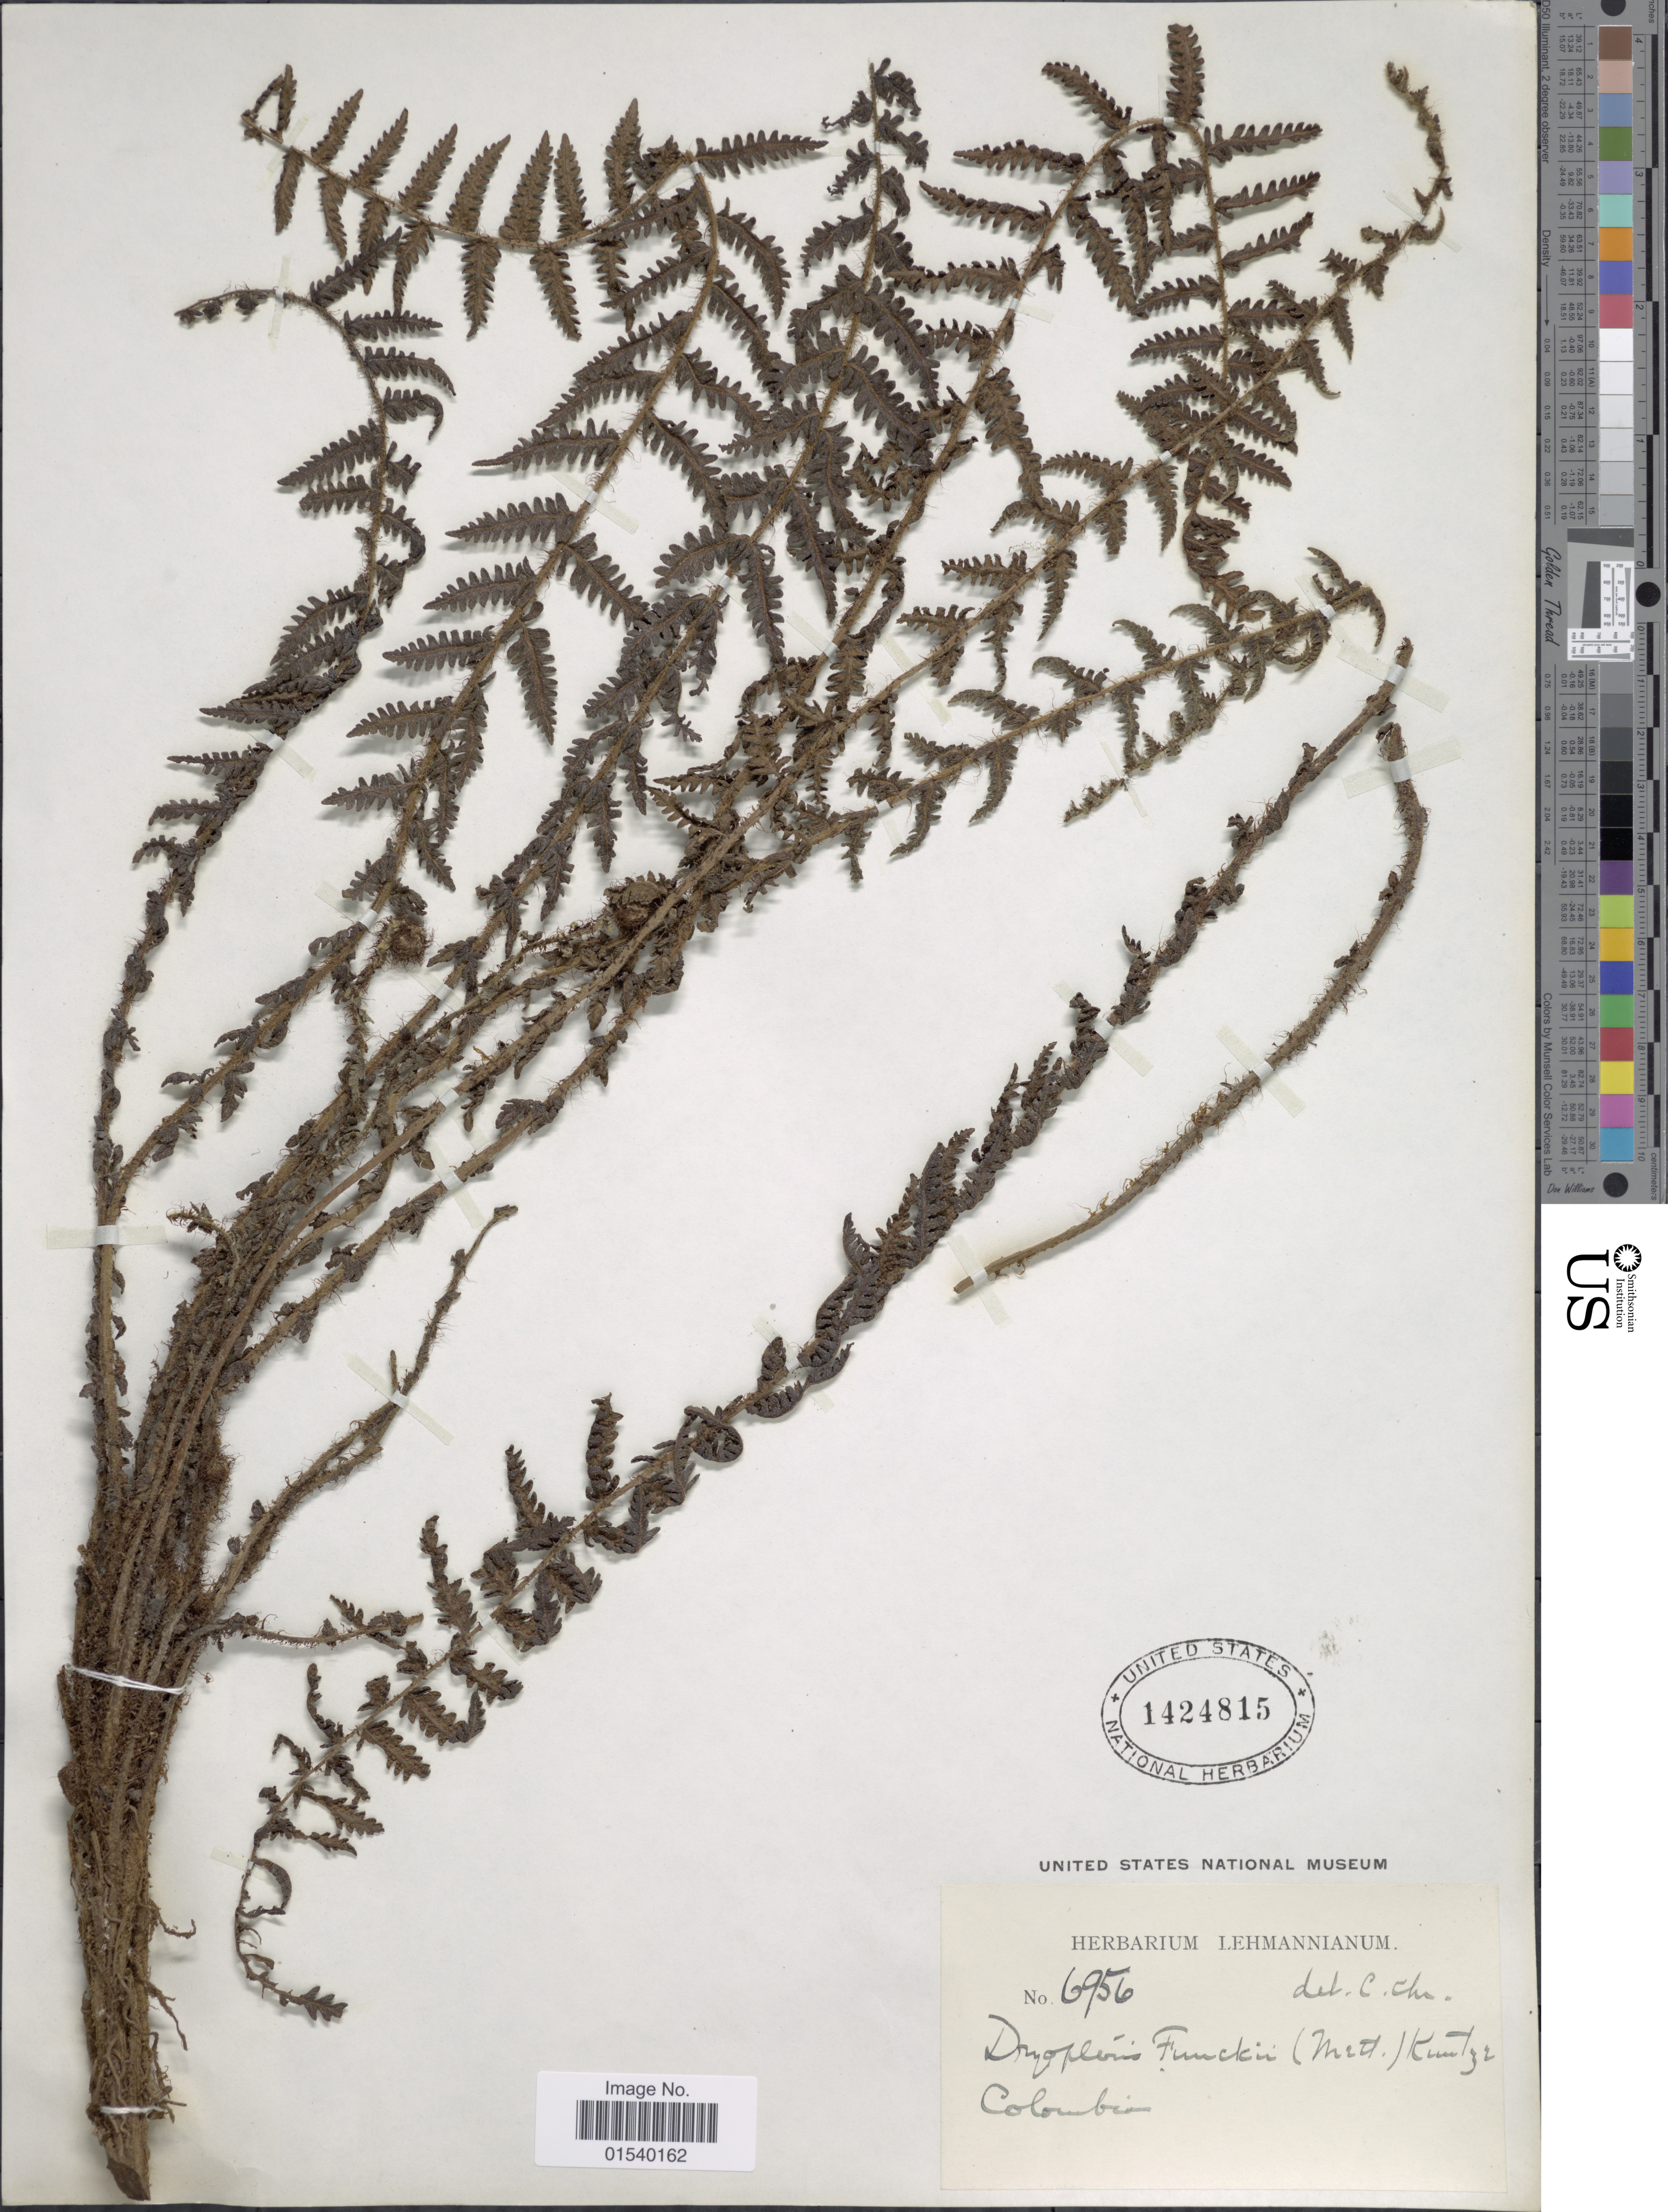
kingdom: Plantae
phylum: Tracheophyta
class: Polypodiopsida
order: Polypodiales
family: Thelypteridaceae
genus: Amauropelta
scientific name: Amauropelta funckii (Mett.) comb. nov., ined. 2015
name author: (Mett.)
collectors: ex herb. Lehmannianum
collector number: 6956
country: Colombia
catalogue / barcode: US 1424815